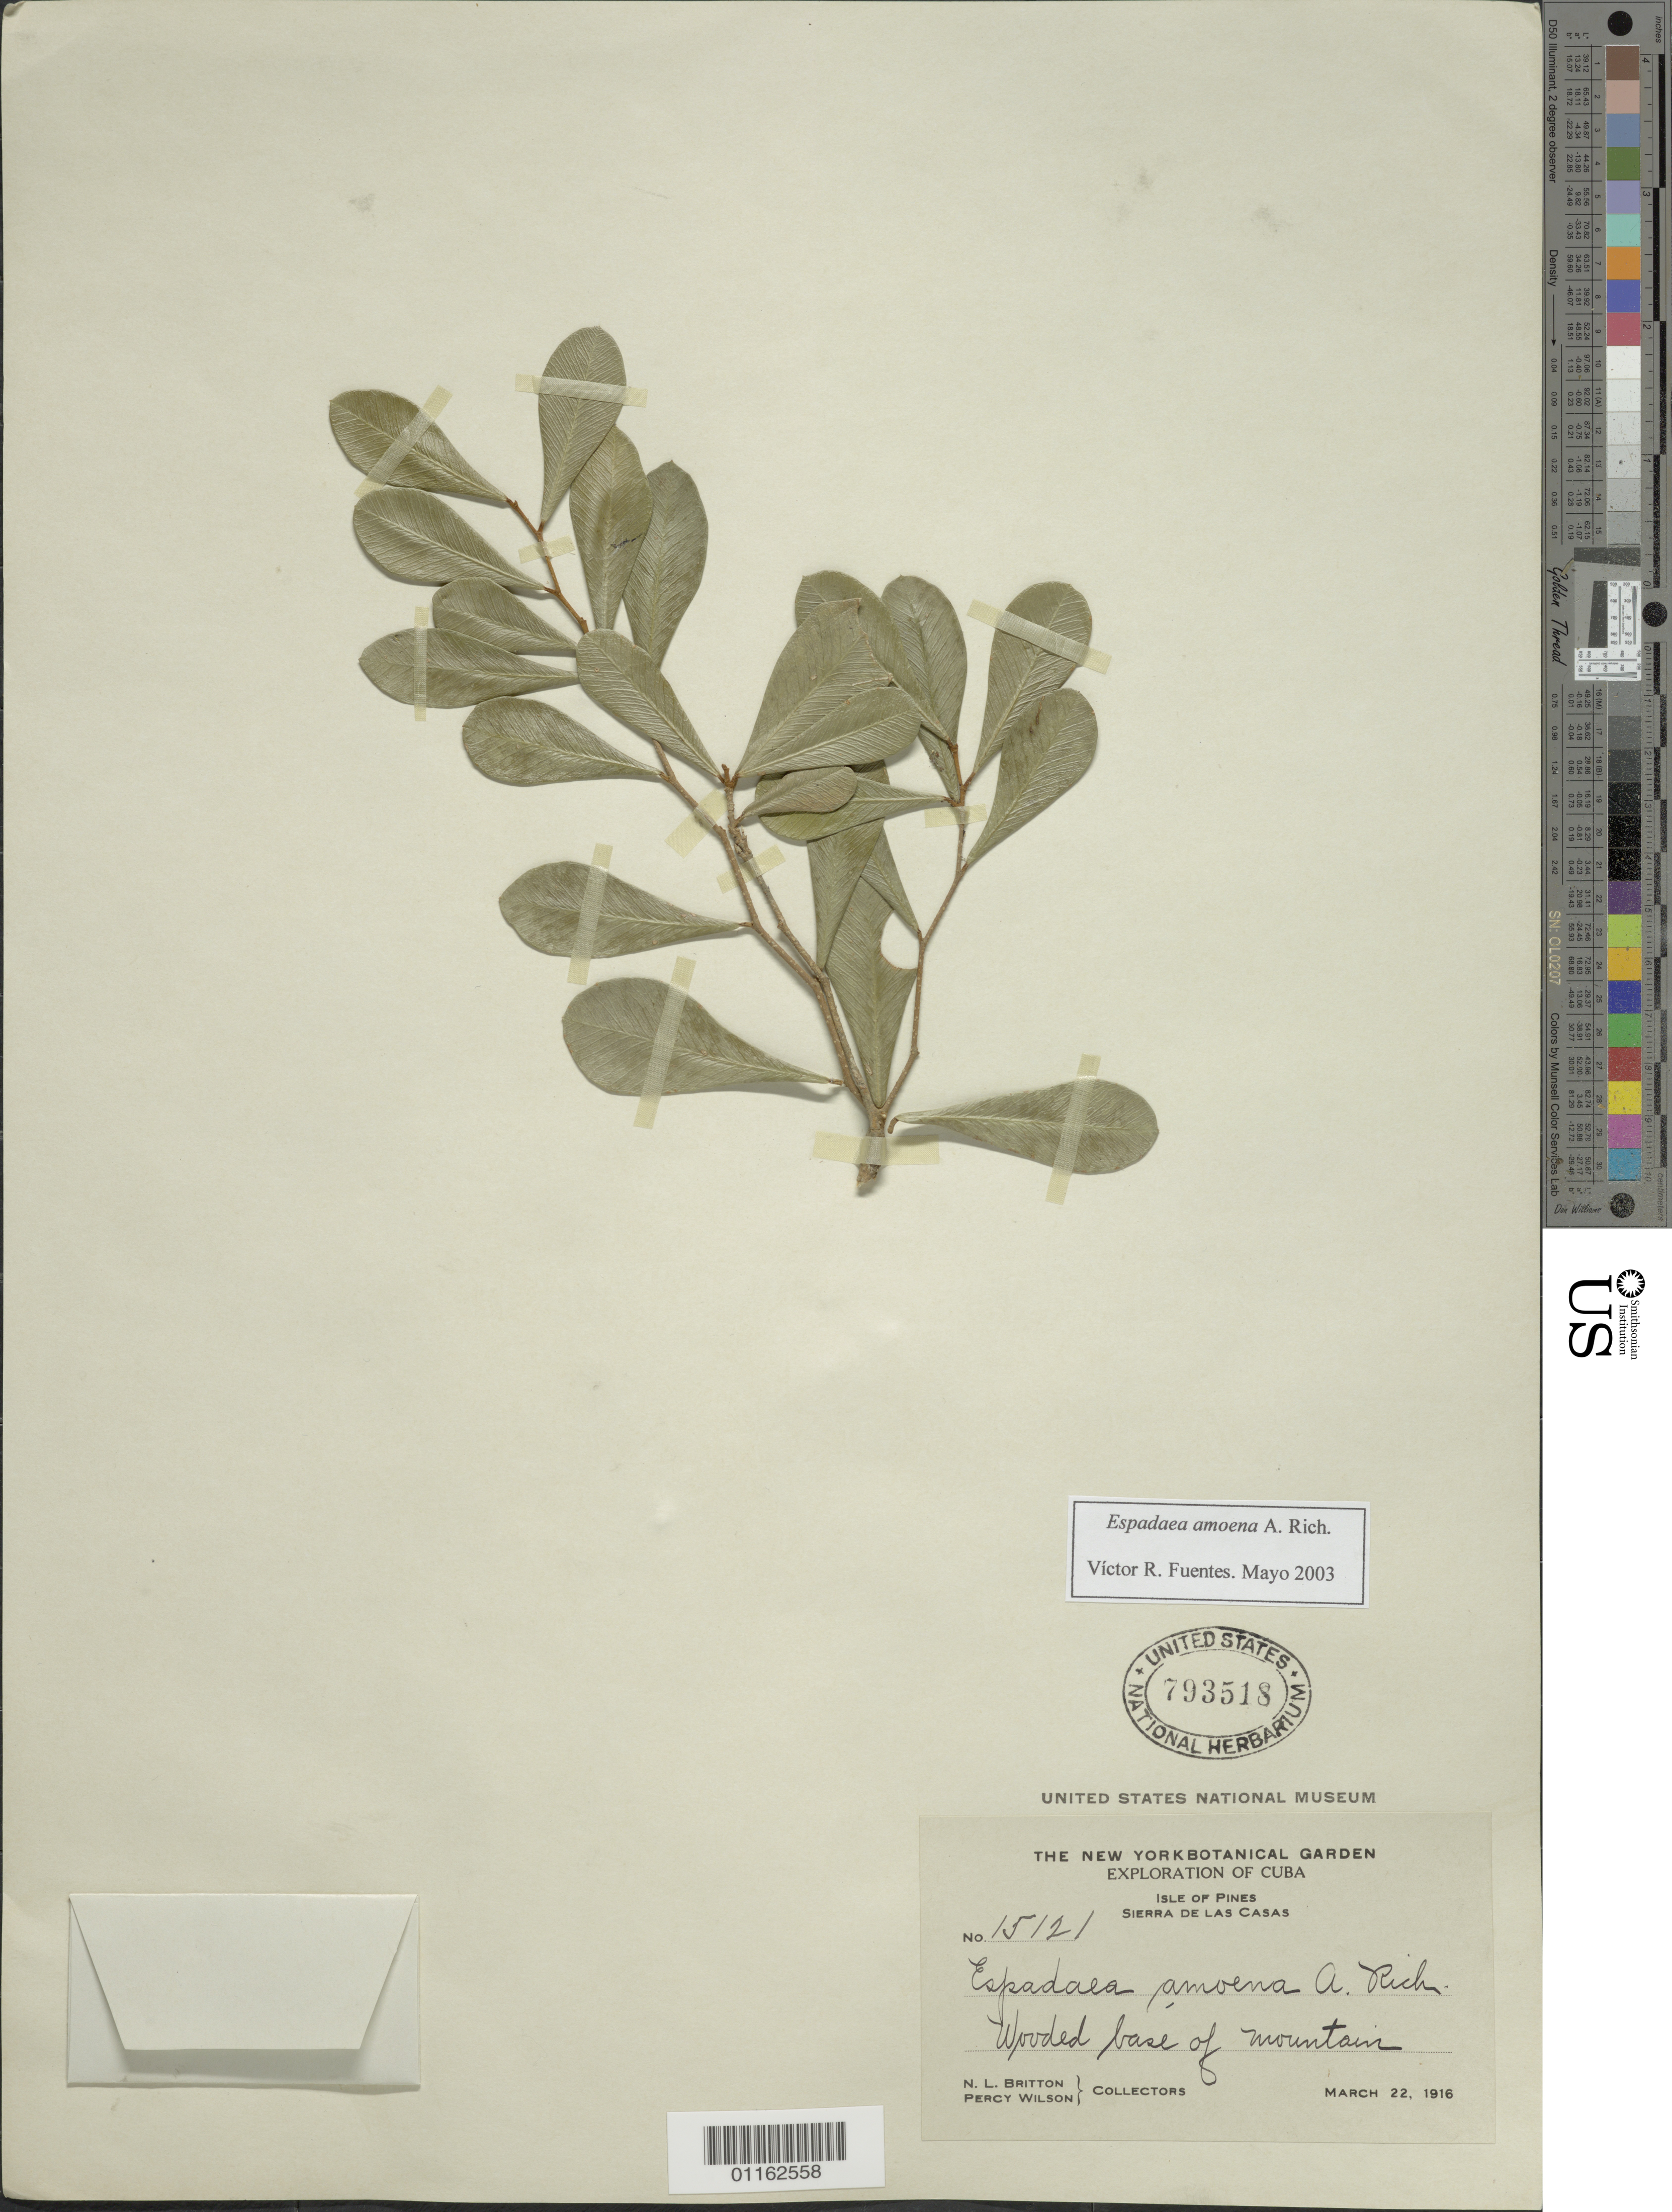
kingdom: Plantae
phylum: Tracheophyta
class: Magnoliopsida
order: Solanales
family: Solanaceae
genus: Espadaea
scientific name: Espadaea amoena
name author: A. Rich.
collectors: N. Britton & P. Wilson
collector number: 15121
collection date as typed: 22 Mar 1916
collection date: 1916-03-22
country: Cuba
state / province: Isla de la Juventud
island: Isla de la Juventud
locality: Sierra de las Casas; wooded base of mountain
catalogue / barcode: US 793518